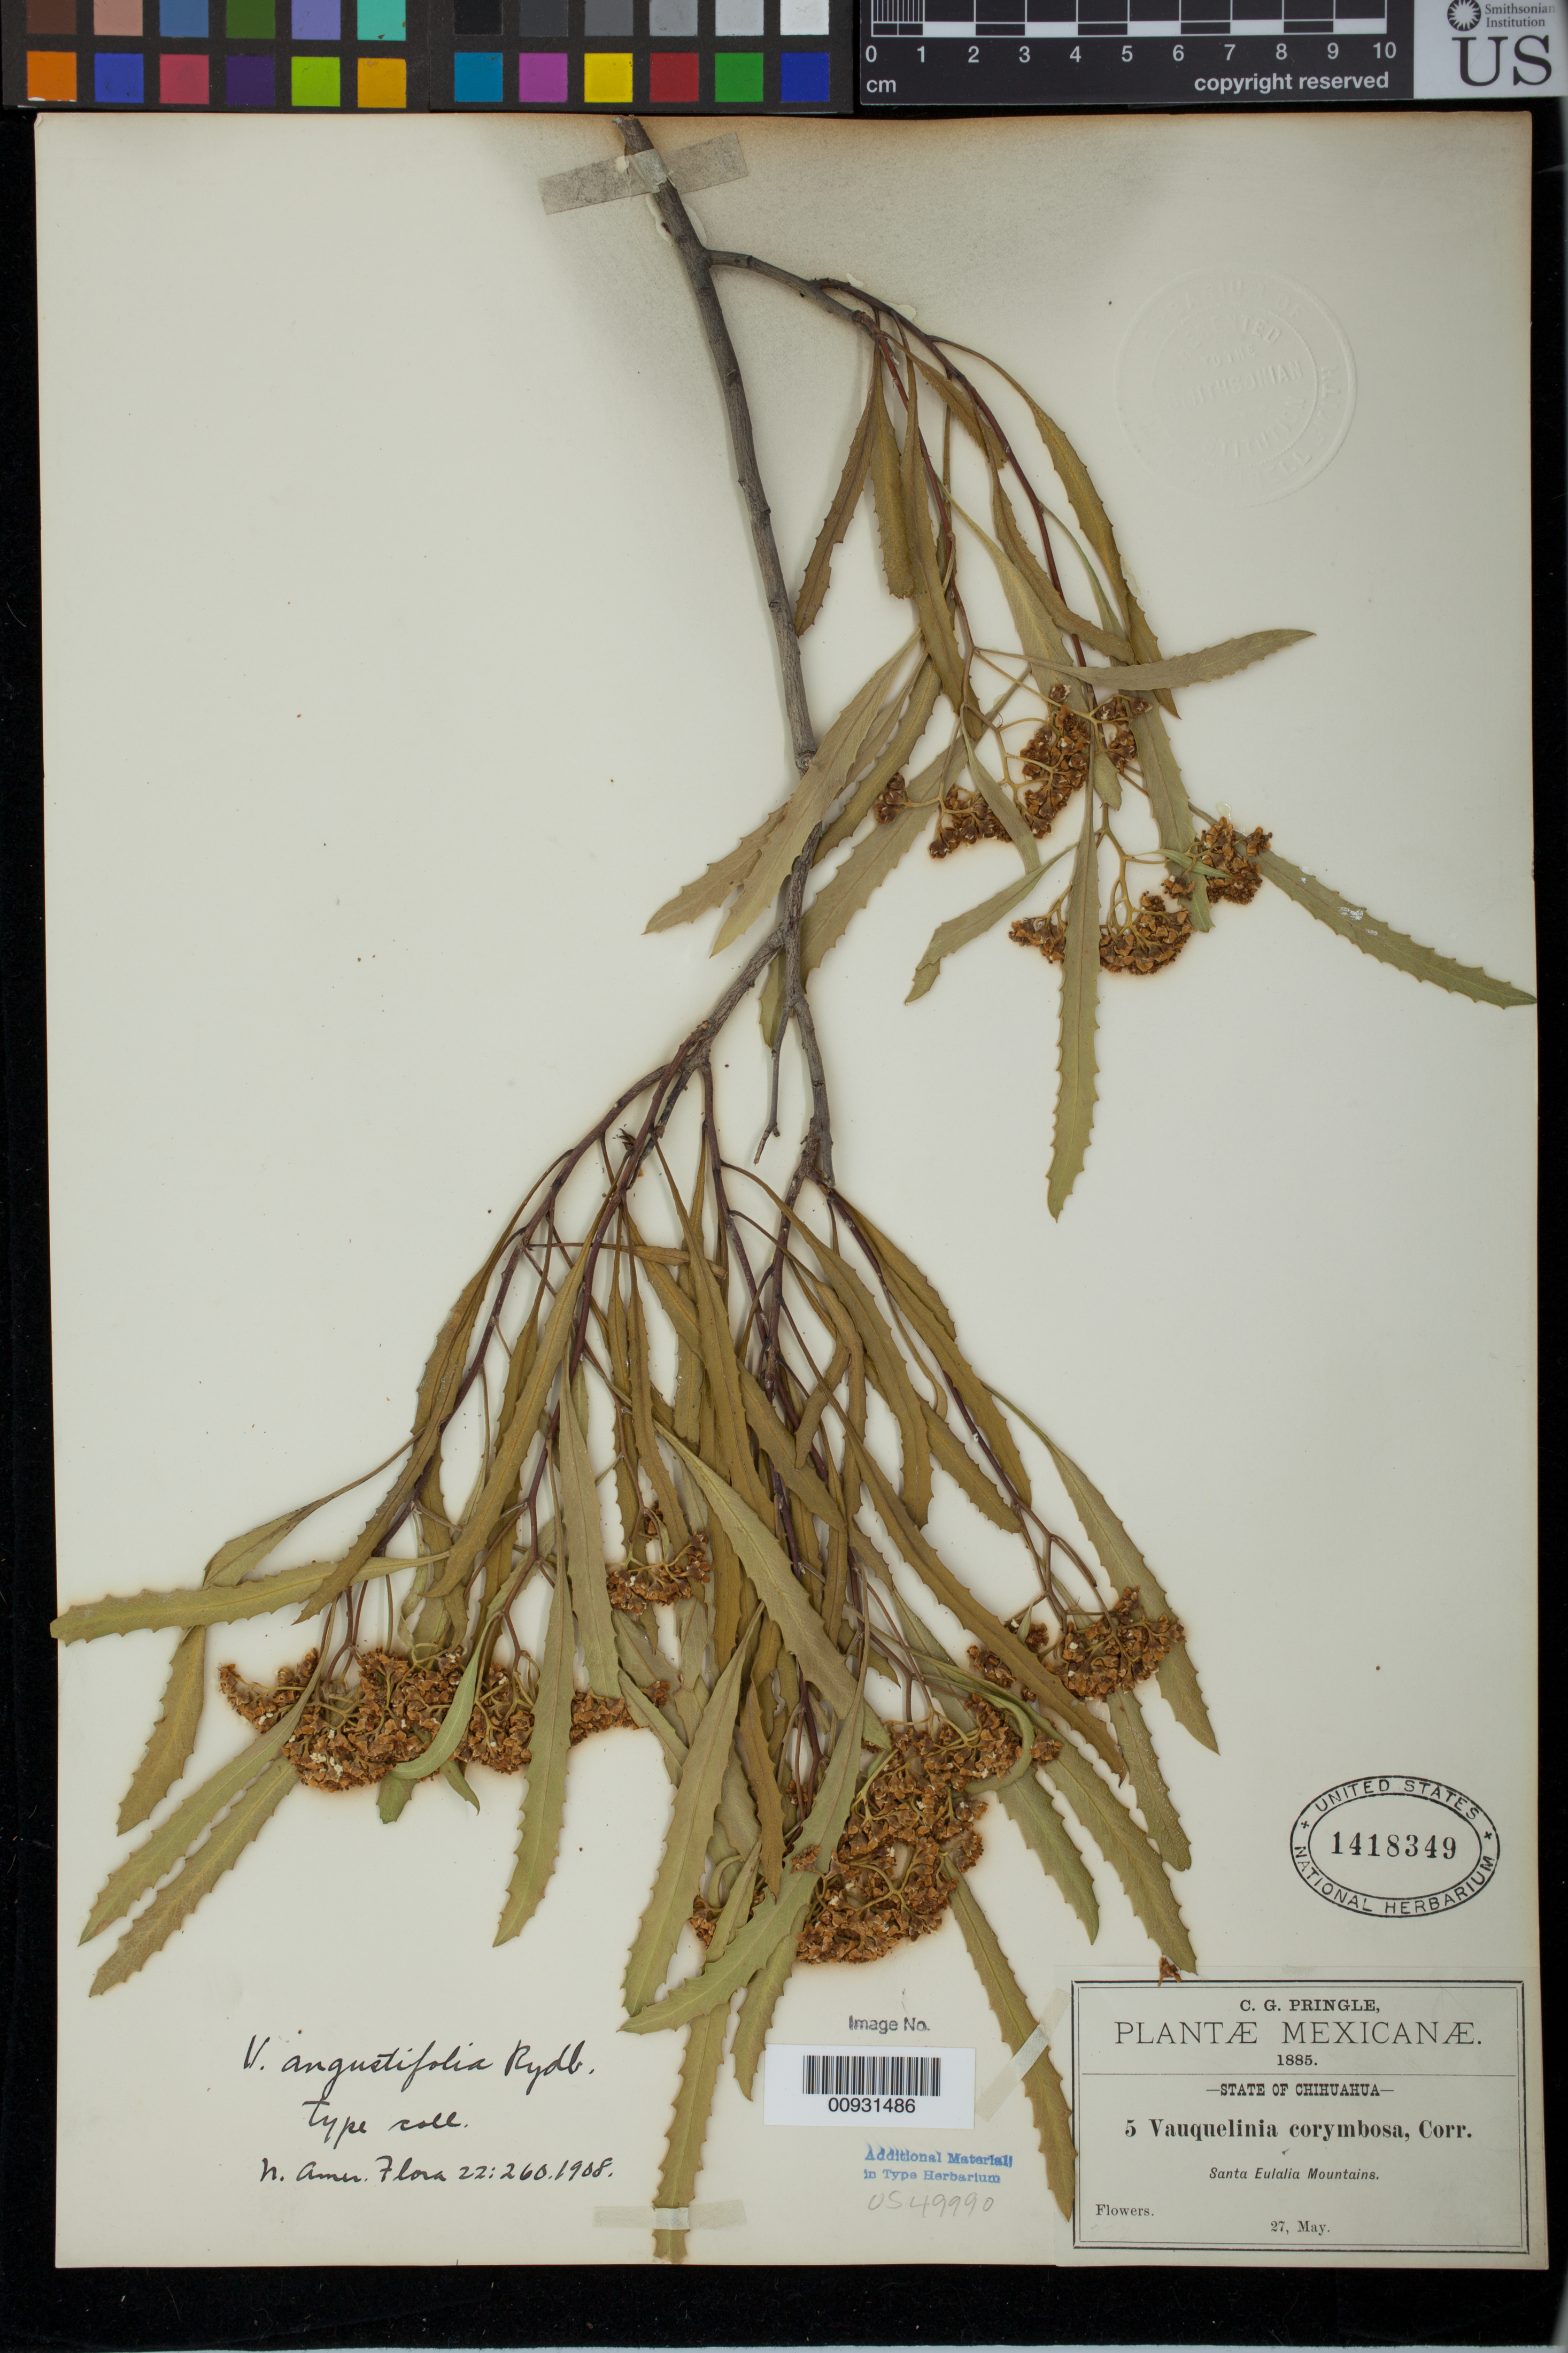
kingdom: Plantae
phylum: Tracheophyta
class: Magnoliopsida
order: Rosales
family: Rosaceae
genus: Vauquelinia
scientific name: Vauquelinia angustifolia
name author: Rydb.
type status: Isotype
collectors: C. G. Pringle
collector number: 5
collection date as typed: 27 May 1885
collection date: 1885-05-27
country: Mexico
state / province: Chihuahua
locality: Santa Eulalia Mountains.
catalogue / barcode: US 1418349